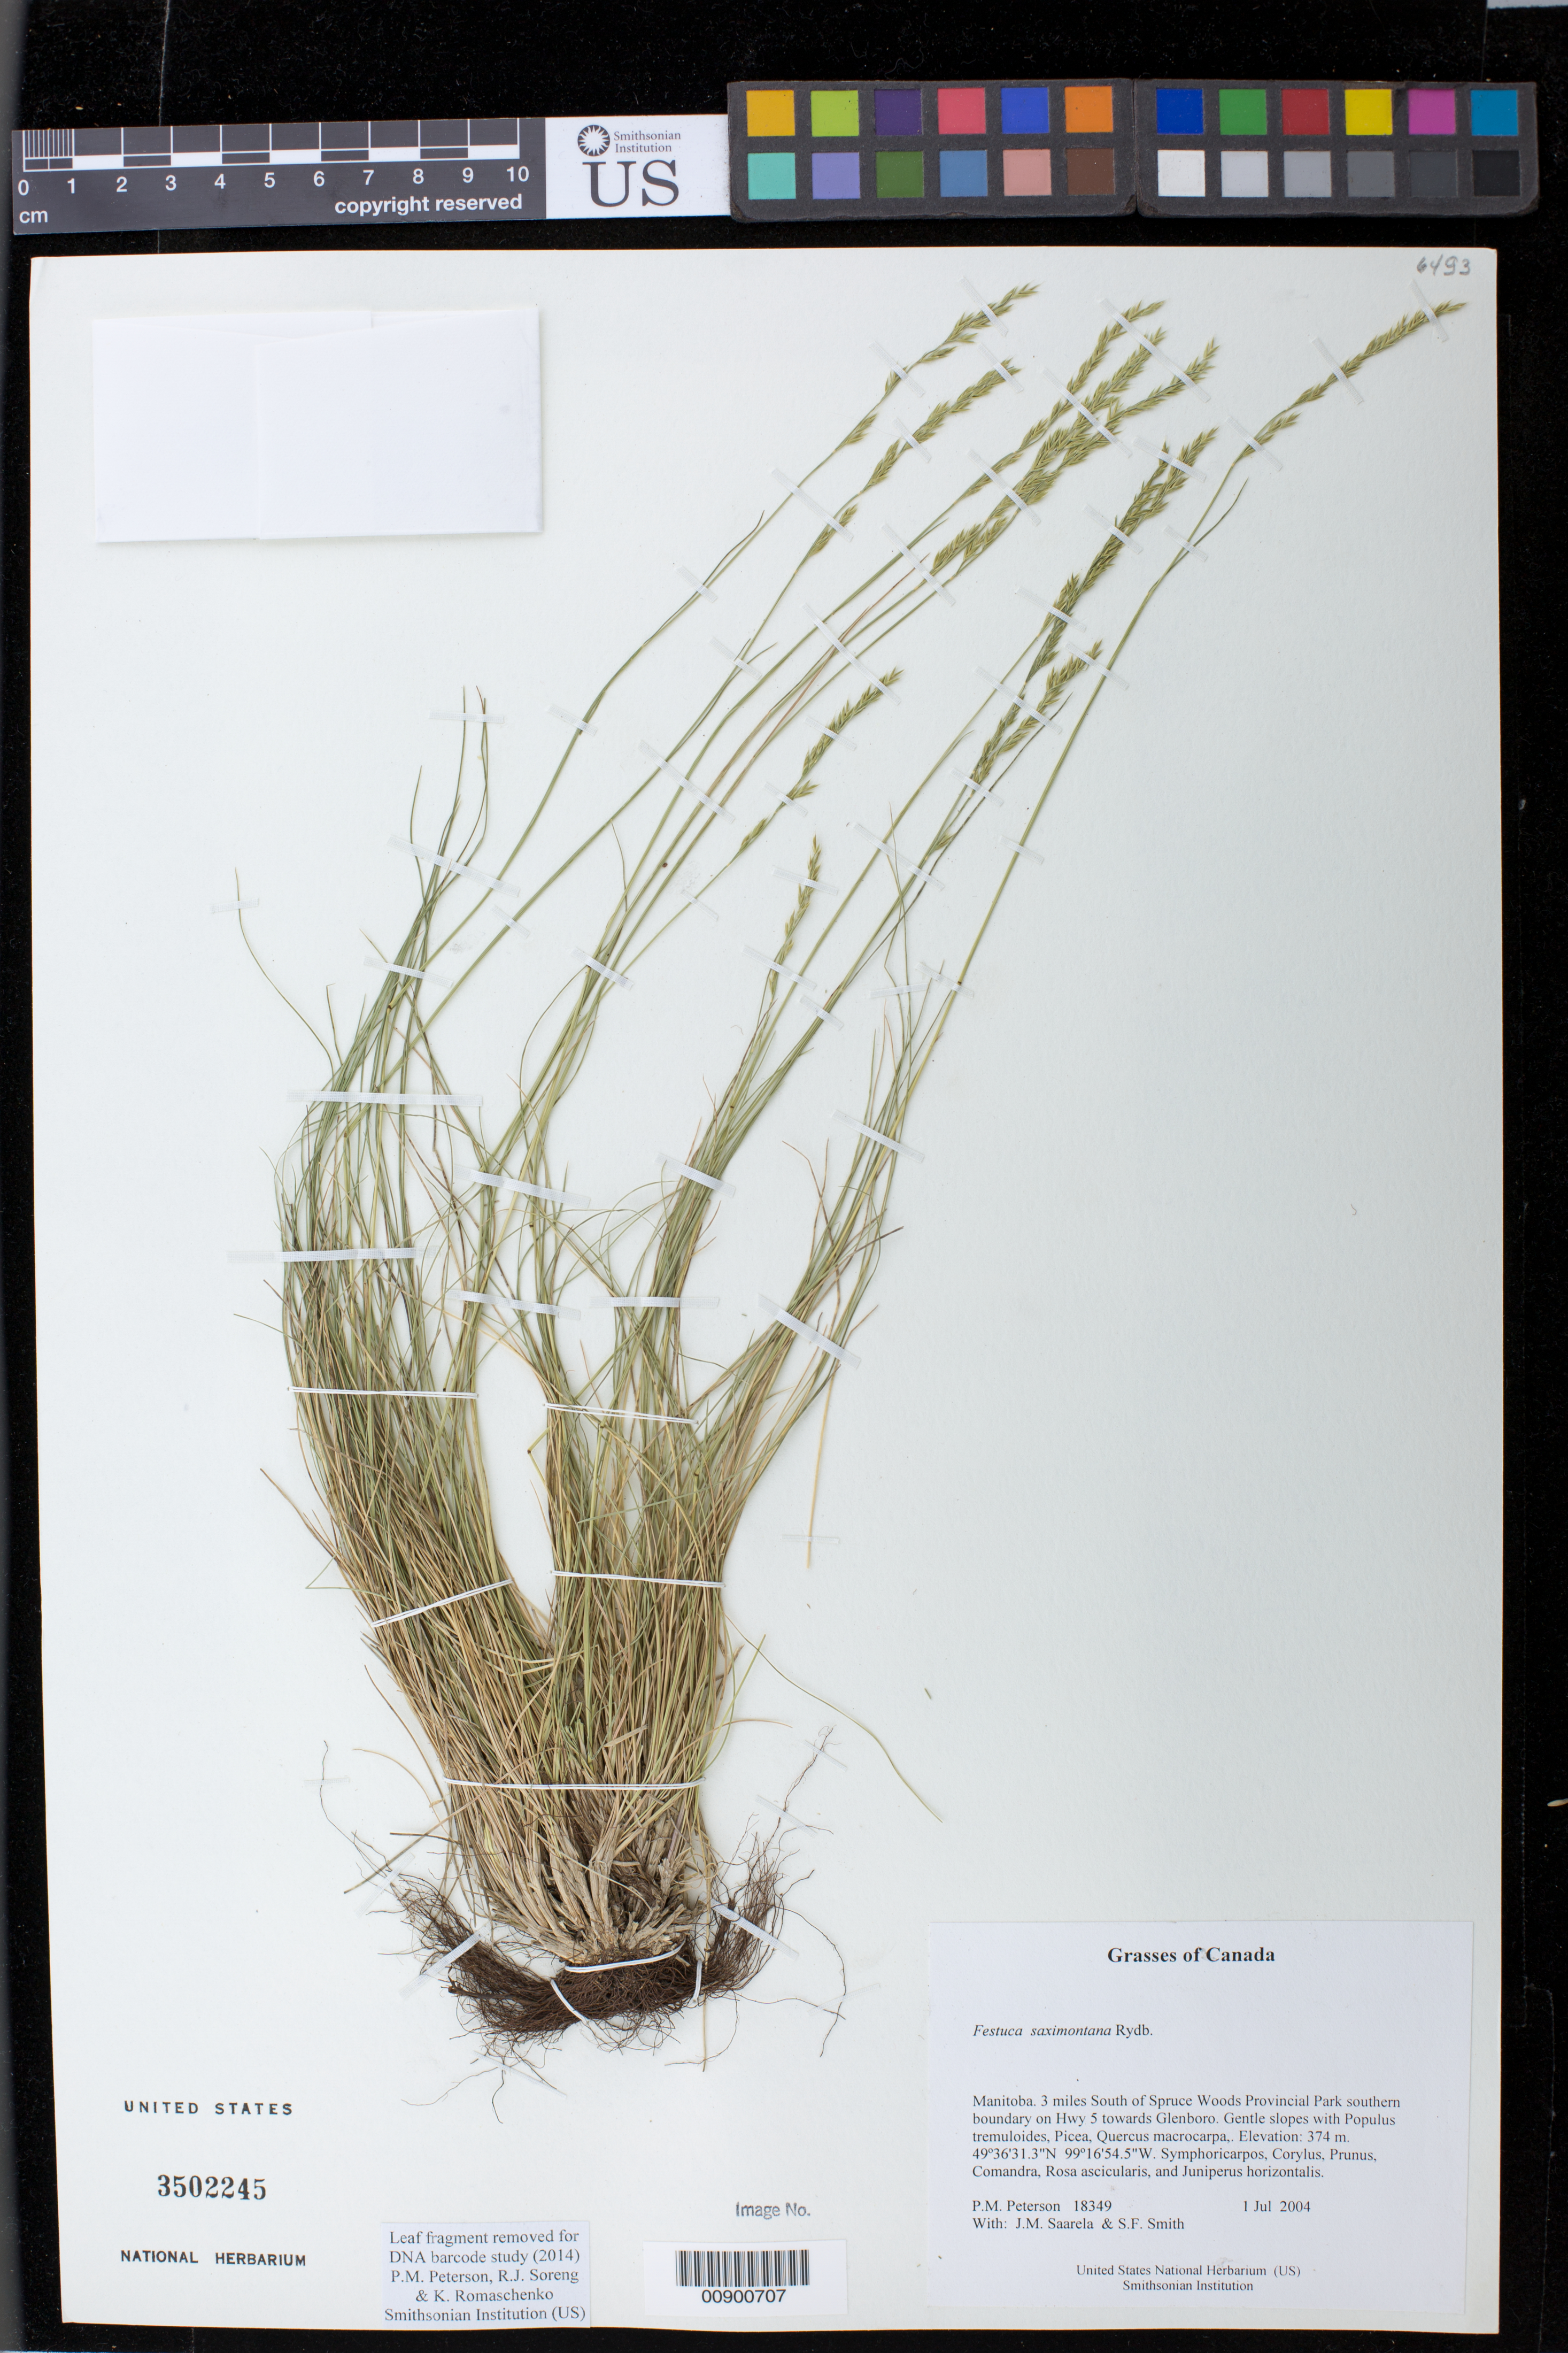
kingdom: Plantae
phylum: Tracheophyta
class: Liliopsida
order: Poales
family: Poaceae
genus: Festuca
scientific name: Festuca saximontana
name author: Rydb.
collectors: P. M. Peterson, J. Saarela & S.F. Smith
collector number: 18349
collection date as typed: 01 Jul 2004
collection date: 2004-07-01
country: Canada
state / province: Manitoba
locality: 3 miles South of Spruce Woods Provincial Park southern boundary on Hwy 5 towards Glenboro. Gentle slopes with Populus tremuloides, Picea, Quercus macrocarpa,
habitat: Symphoricarpos, Corylus, Prunus, Comandra, Rosa ascicularis, and Juniperus horizontalis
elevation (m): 374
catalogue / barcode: US 3502245